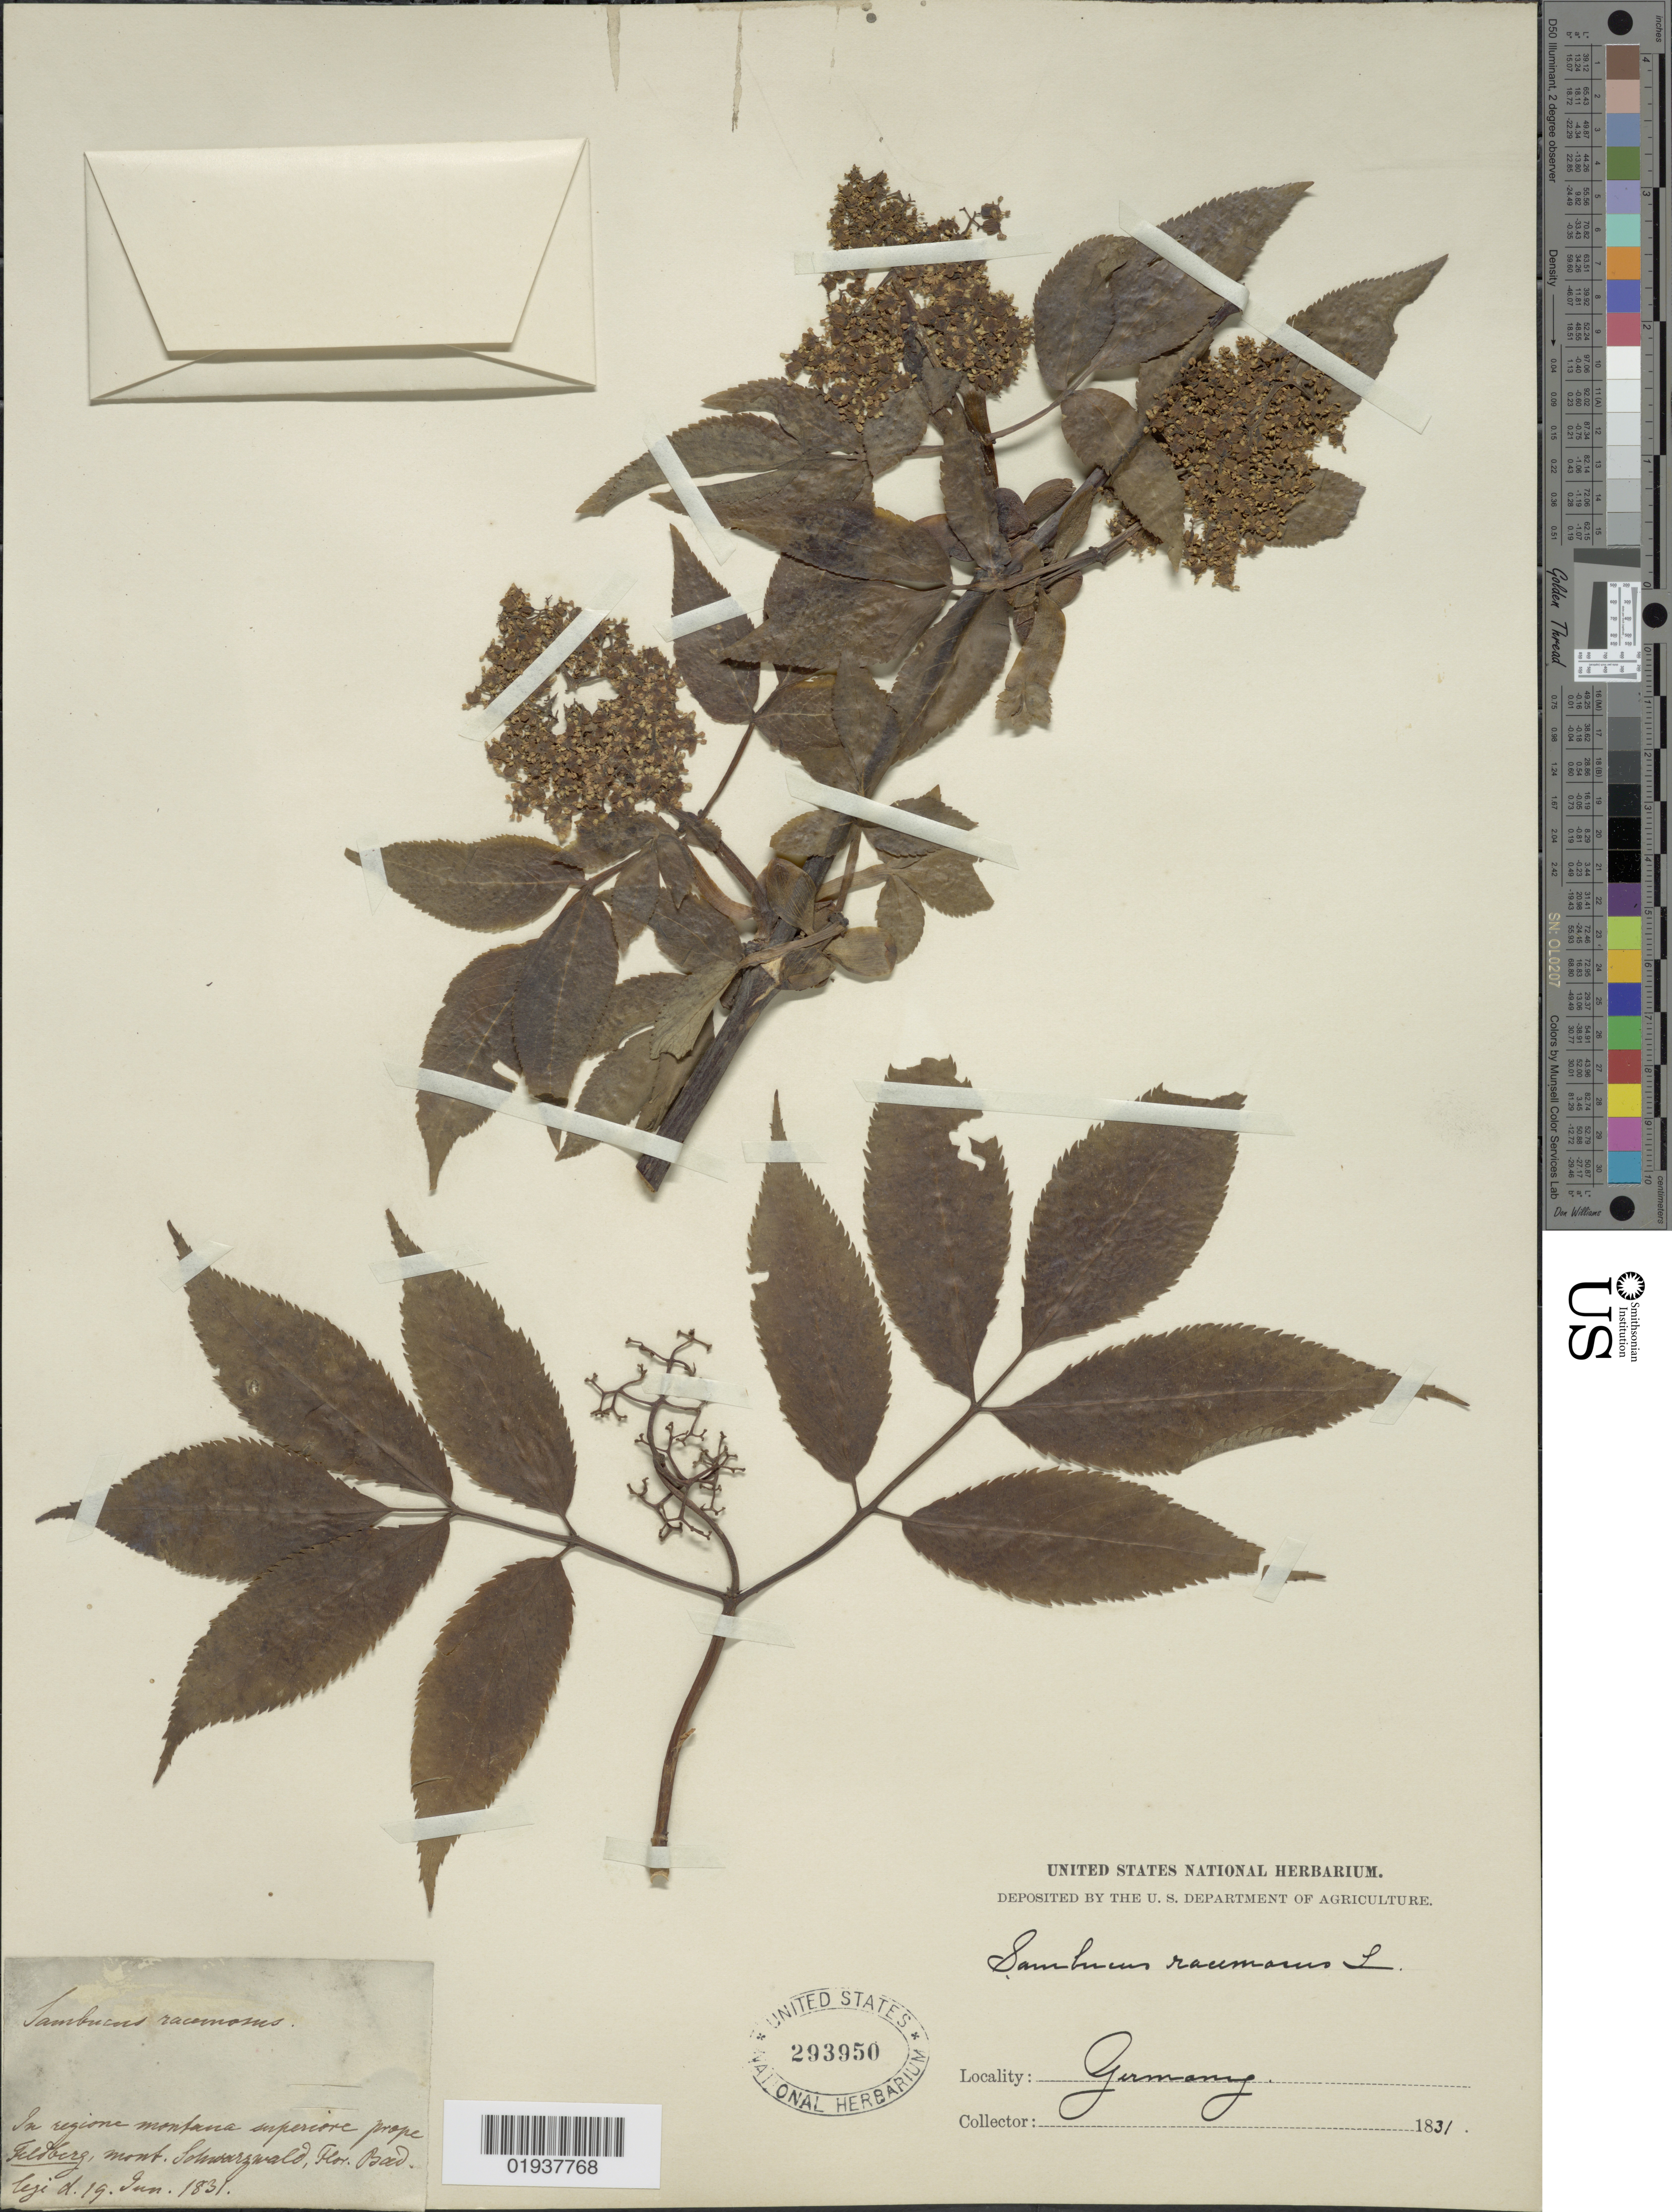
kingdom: Plantae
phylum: Tracheophyta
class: Magnoliopsida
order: Dipsacales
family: Viburnaceae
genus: Sambucus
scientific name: Sambucus racemosa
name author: L.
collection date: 1831-06-19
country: Germany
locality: In regione montana superiore prope Feldberg, mont. Schwarzwald.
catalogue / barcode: US 293950